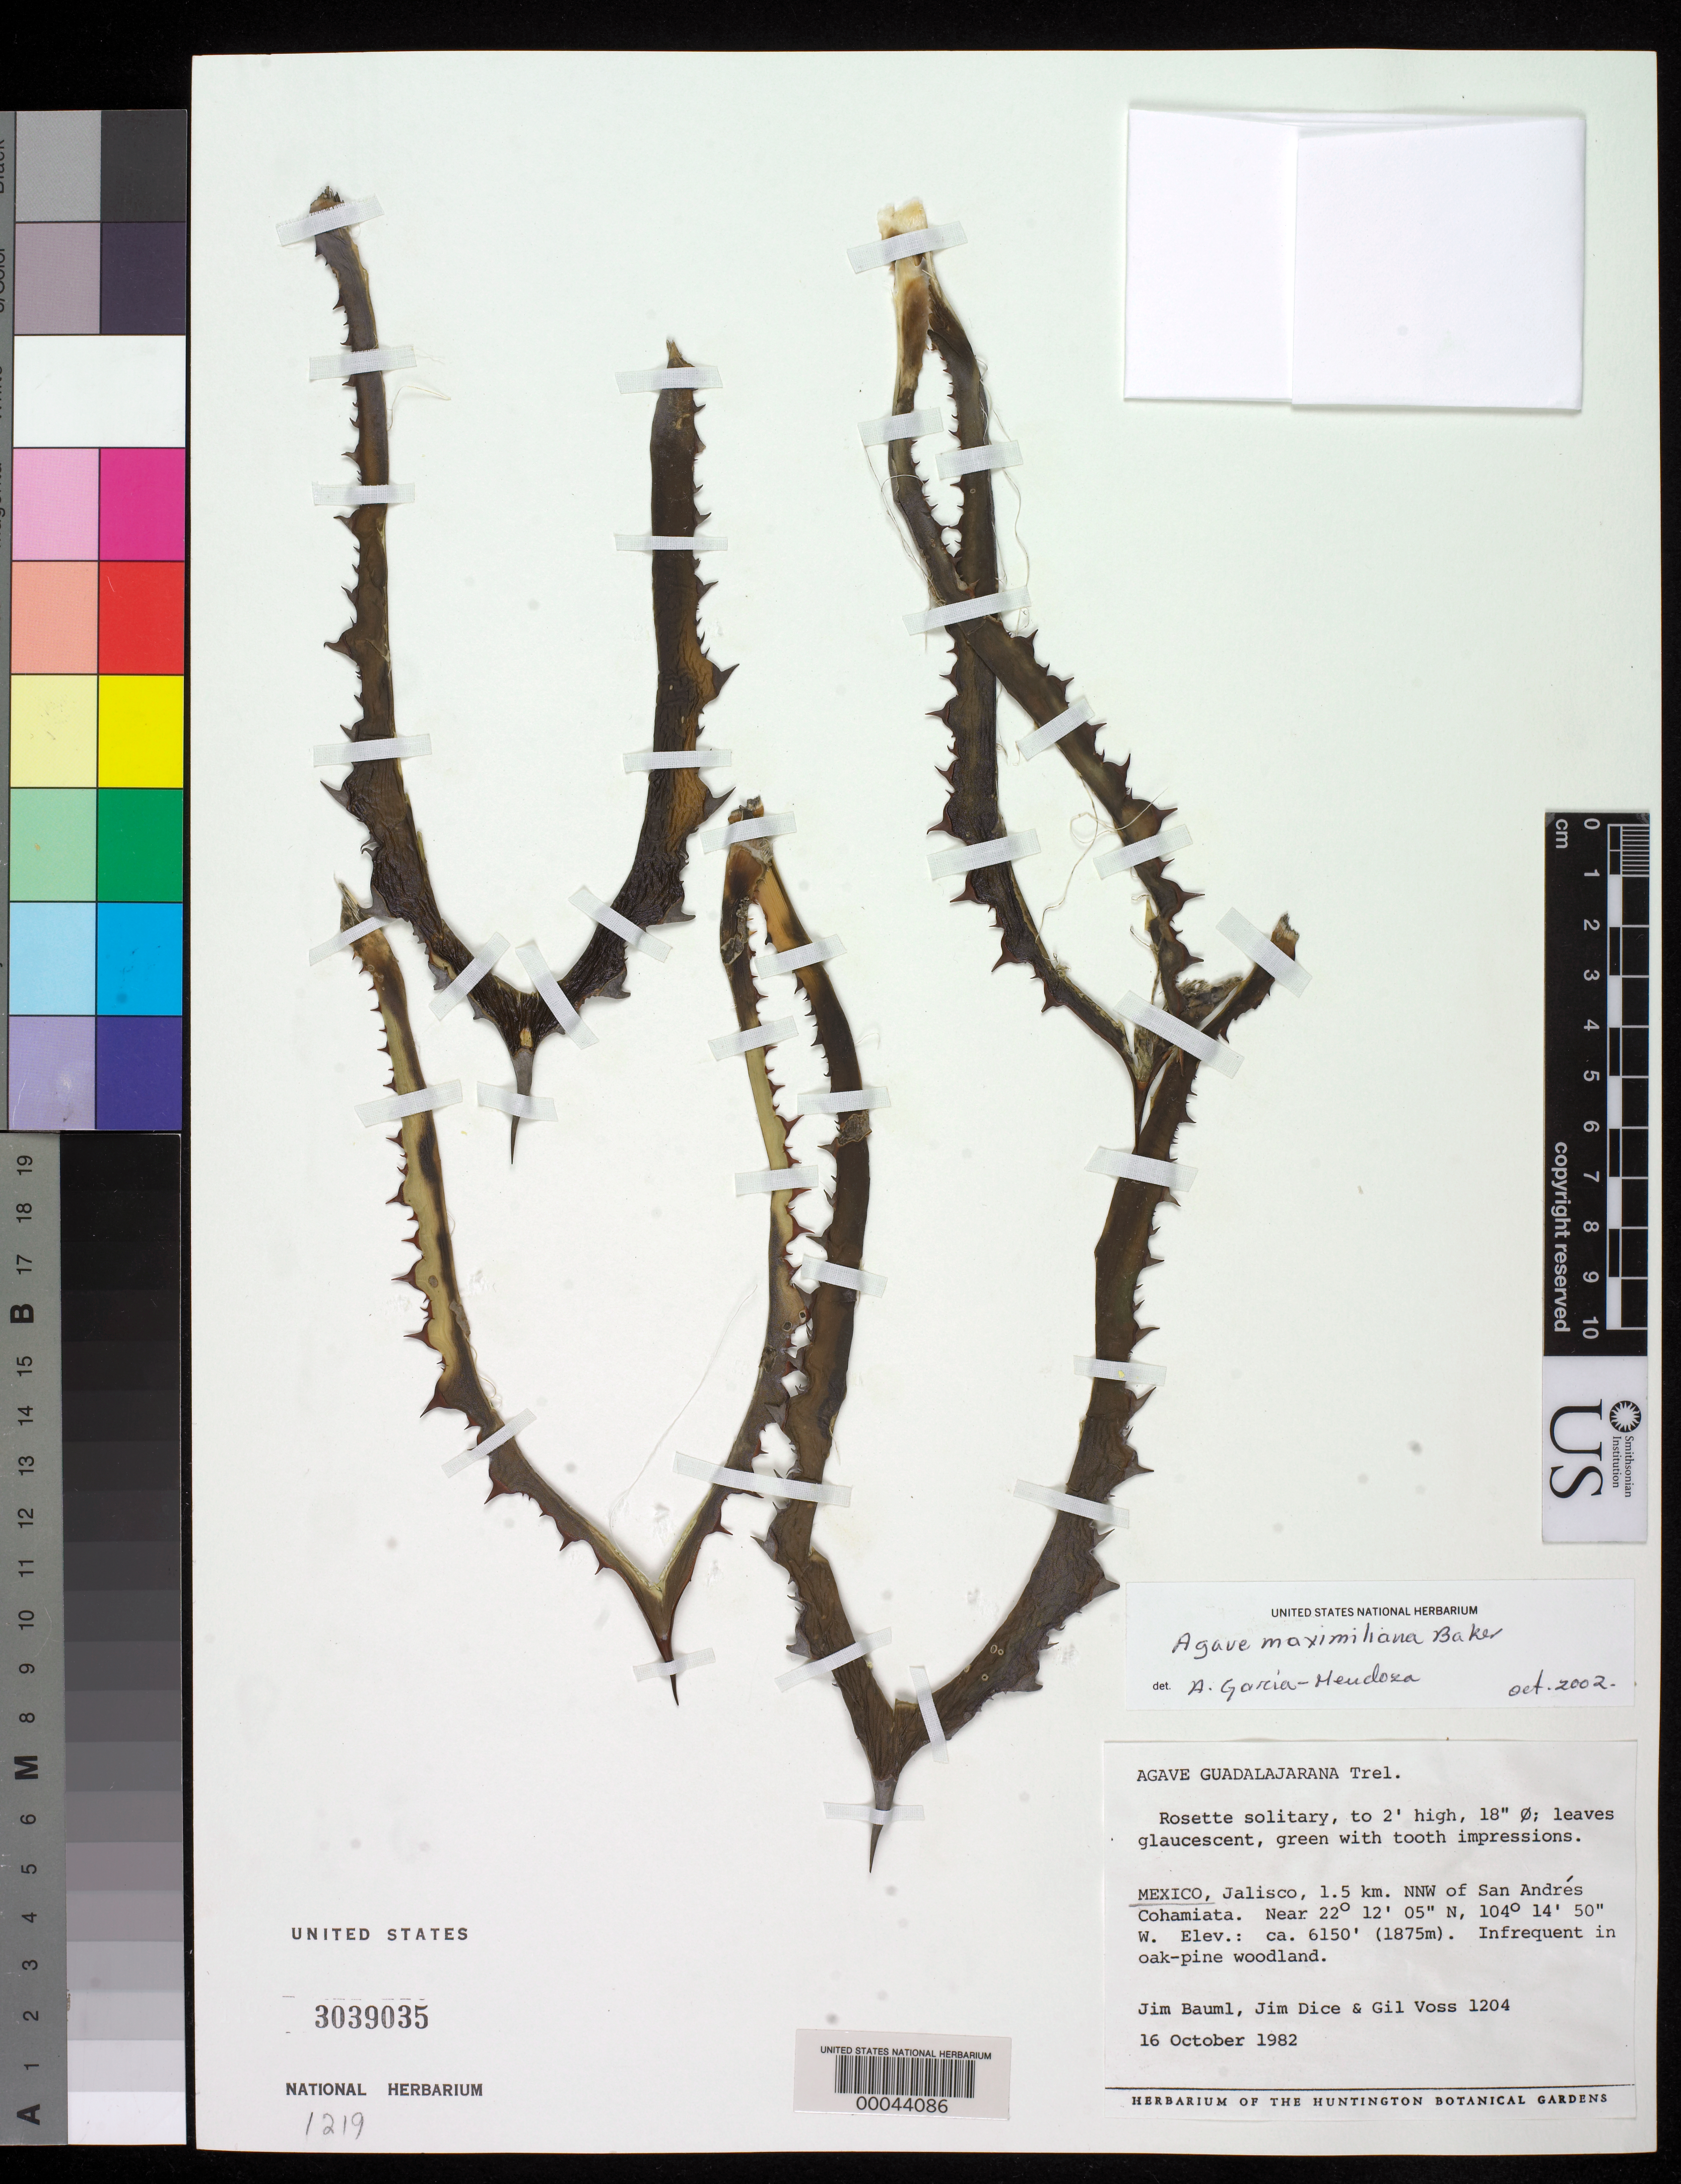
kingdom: Plantae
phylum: Tracheophyta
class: Liliopsida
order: Asparagales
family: Asparagaceae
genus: Agave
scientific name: Agave maximiliana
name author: Baker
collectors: J. Bauml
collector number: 1204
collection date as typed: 16 Oct 1982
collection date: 1982-10-16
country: Mexico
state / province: Jalisco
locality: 1.5 km NNW of San Andres Cohamiata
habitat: Infrequent in oak-pine woodland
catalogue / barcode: US 3039035